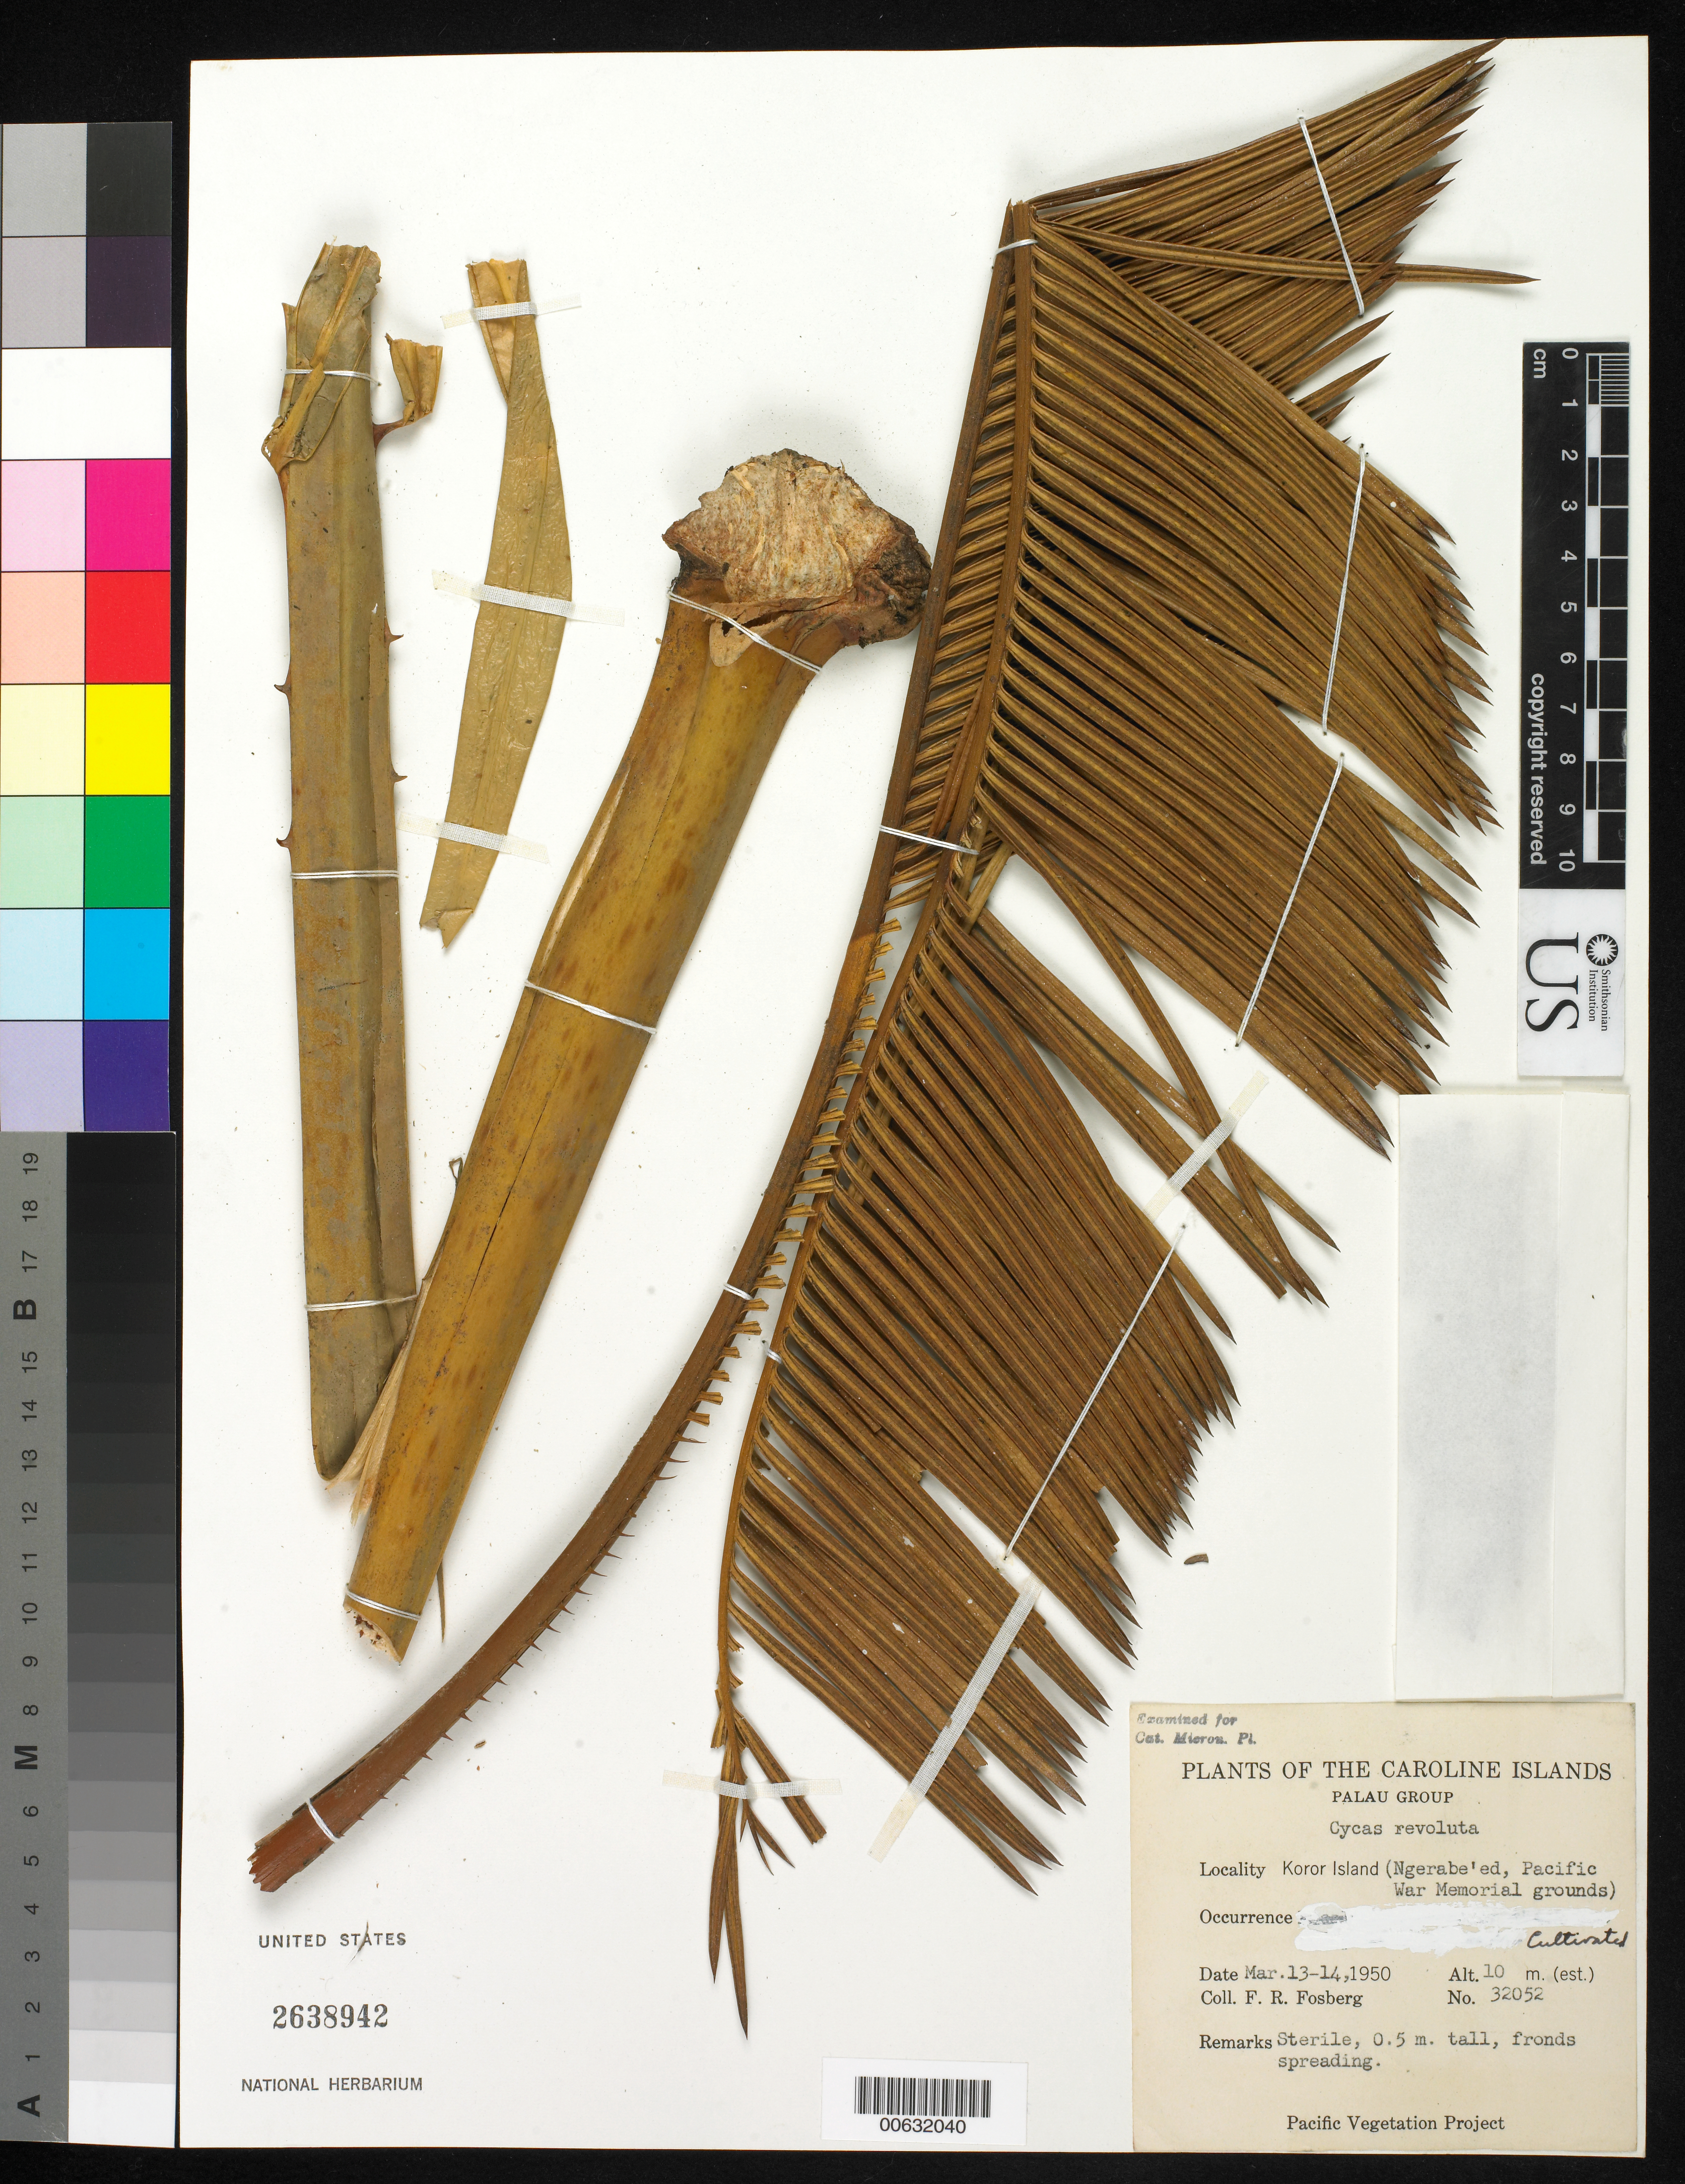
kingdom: Plantae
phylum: Tracheophyta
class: Cycadopsida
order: Cycadales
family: Cycadaceae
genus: Cycas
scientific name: Cycas revoluta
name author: Thunb.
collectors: F. R. Fosberg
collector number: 32052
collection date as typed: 13 Mar 1950 to 14 Mar 1950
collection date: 1950-03-13/1950-03-14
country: Palau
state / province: Koror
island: Oreor [Koror] I.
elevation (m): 10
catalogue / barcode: US 2638942